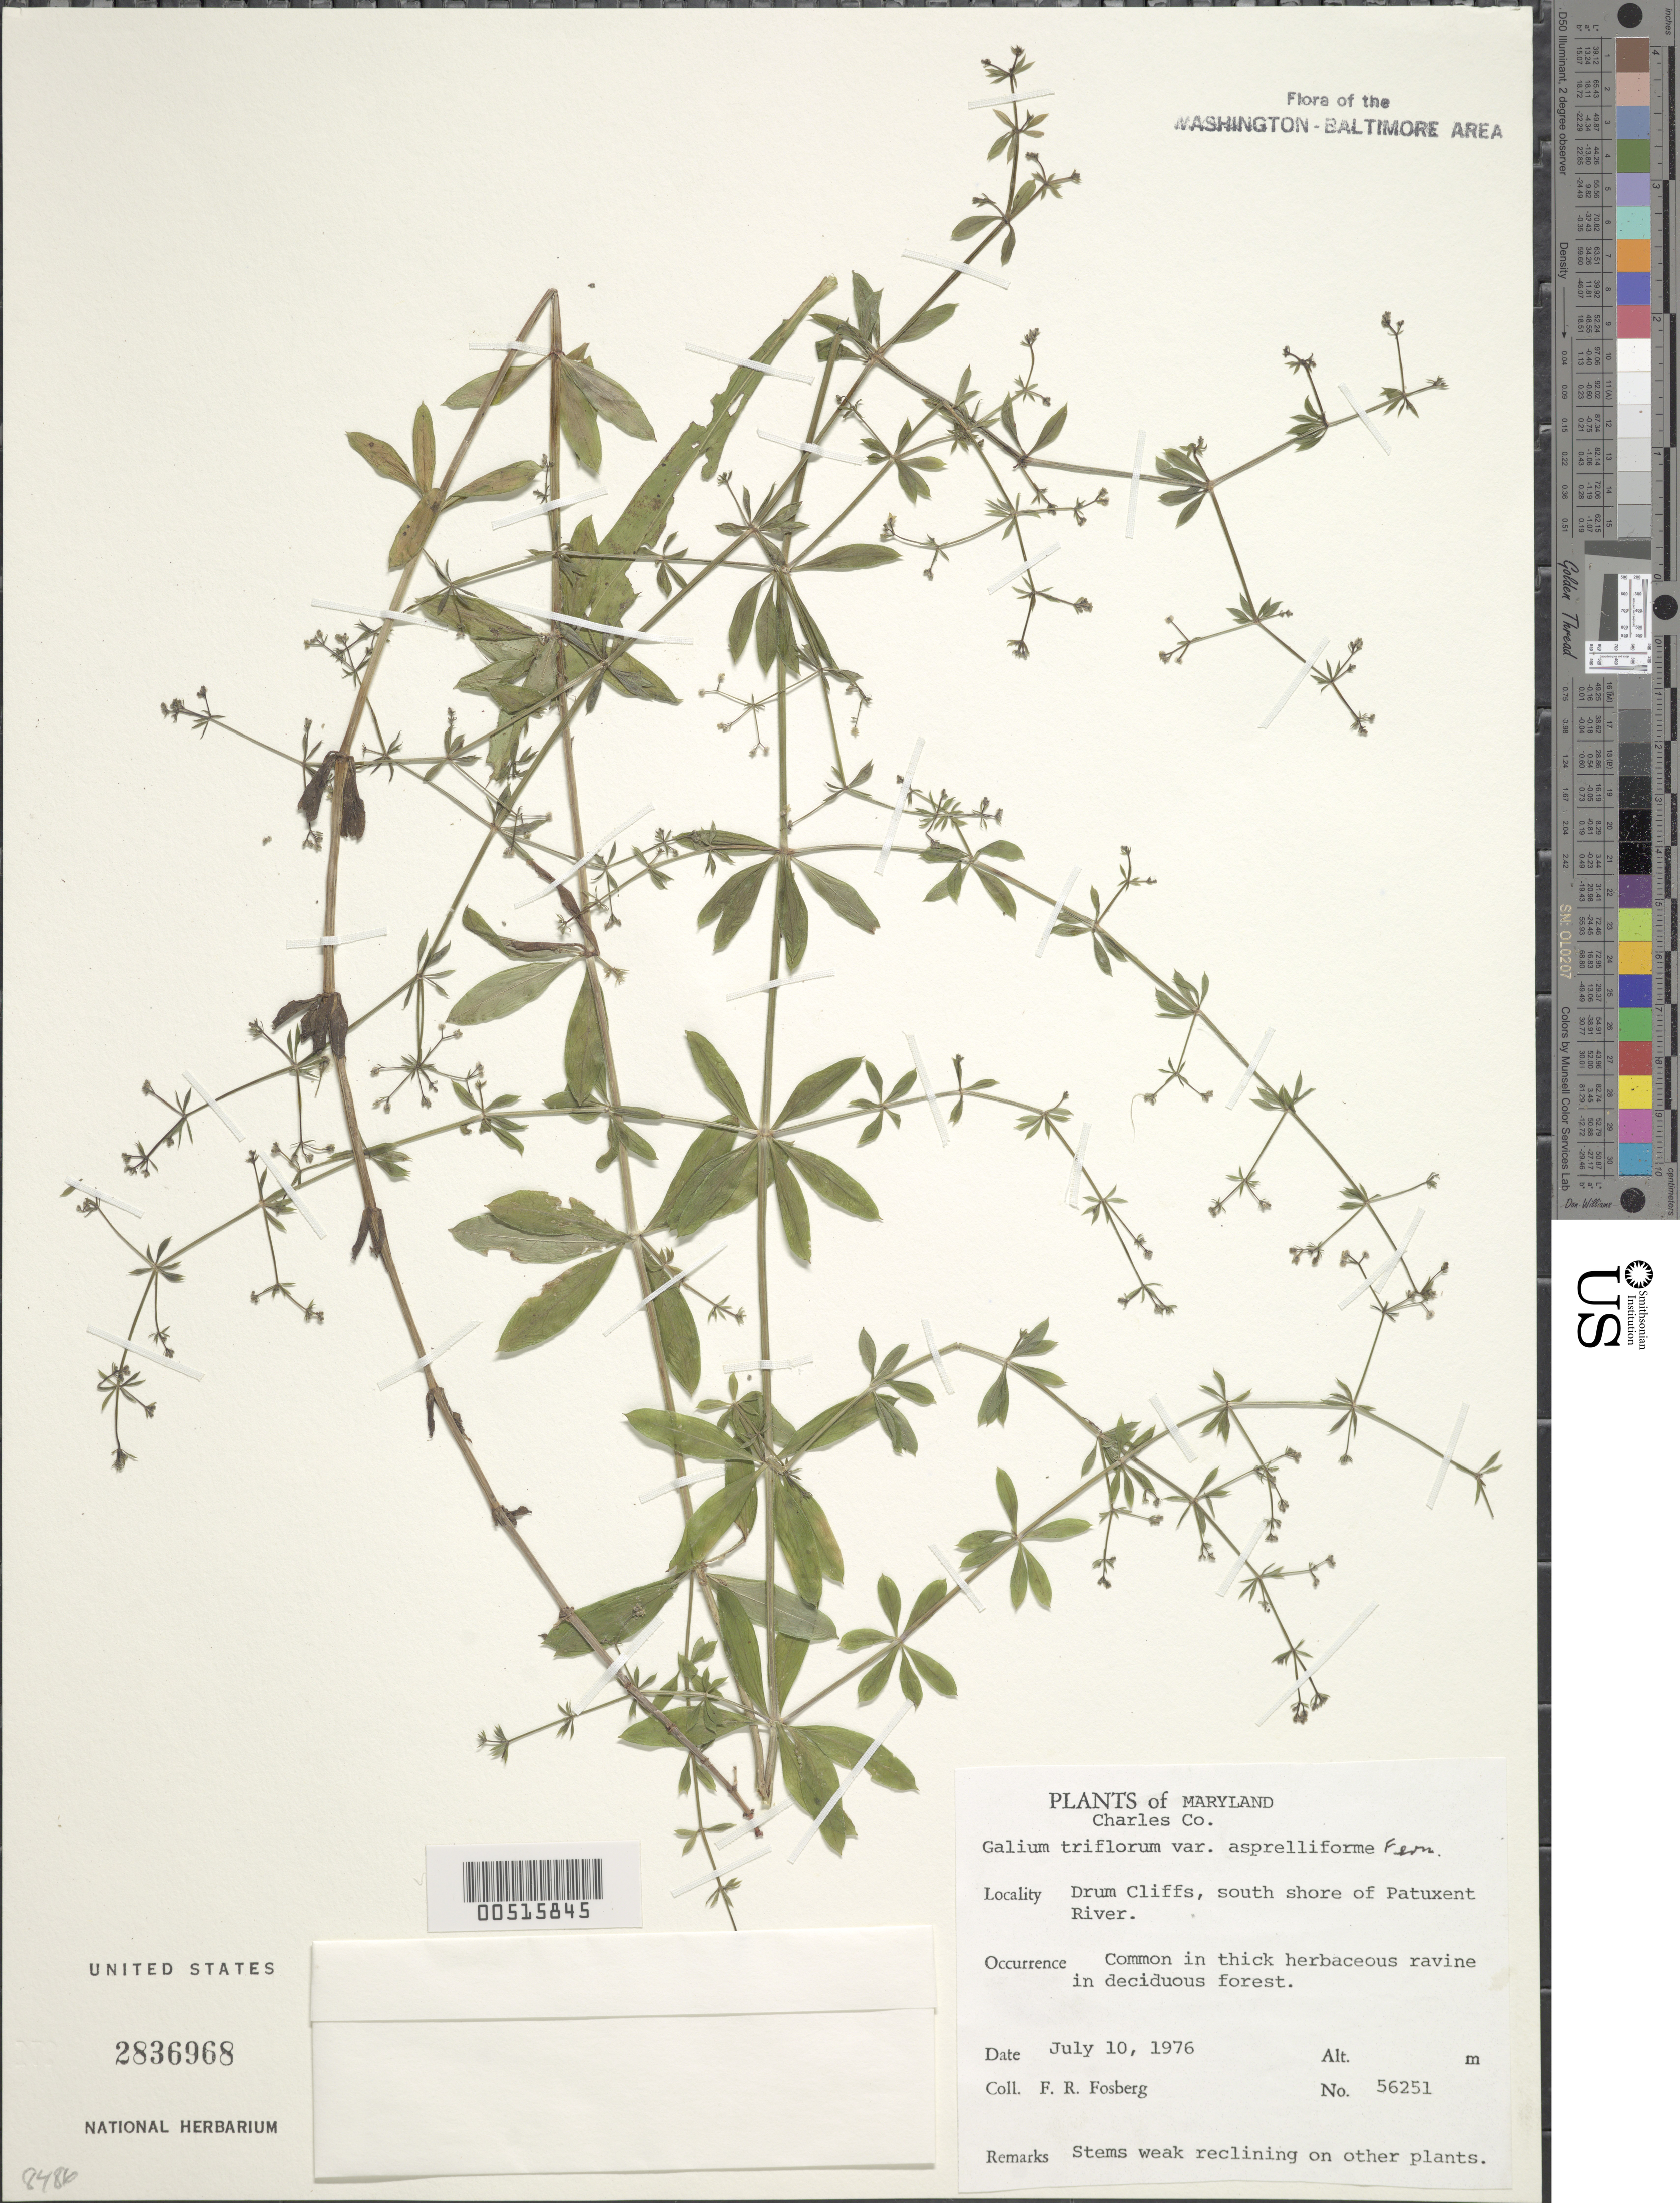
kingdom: Plantae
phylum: Tracheophyta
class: Magnoliopsida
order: Gentianales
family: Rubiaceae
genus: Galium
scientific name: Galium triflorum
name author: Michx.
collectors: F. R. Fosberg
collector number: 56251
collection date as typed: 10 Jul 1976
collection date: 1976-07-10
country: United States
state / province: Maryland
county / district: Charles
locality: Drum Cliffs, S shore of Patuxent River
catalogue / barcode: US 2836968